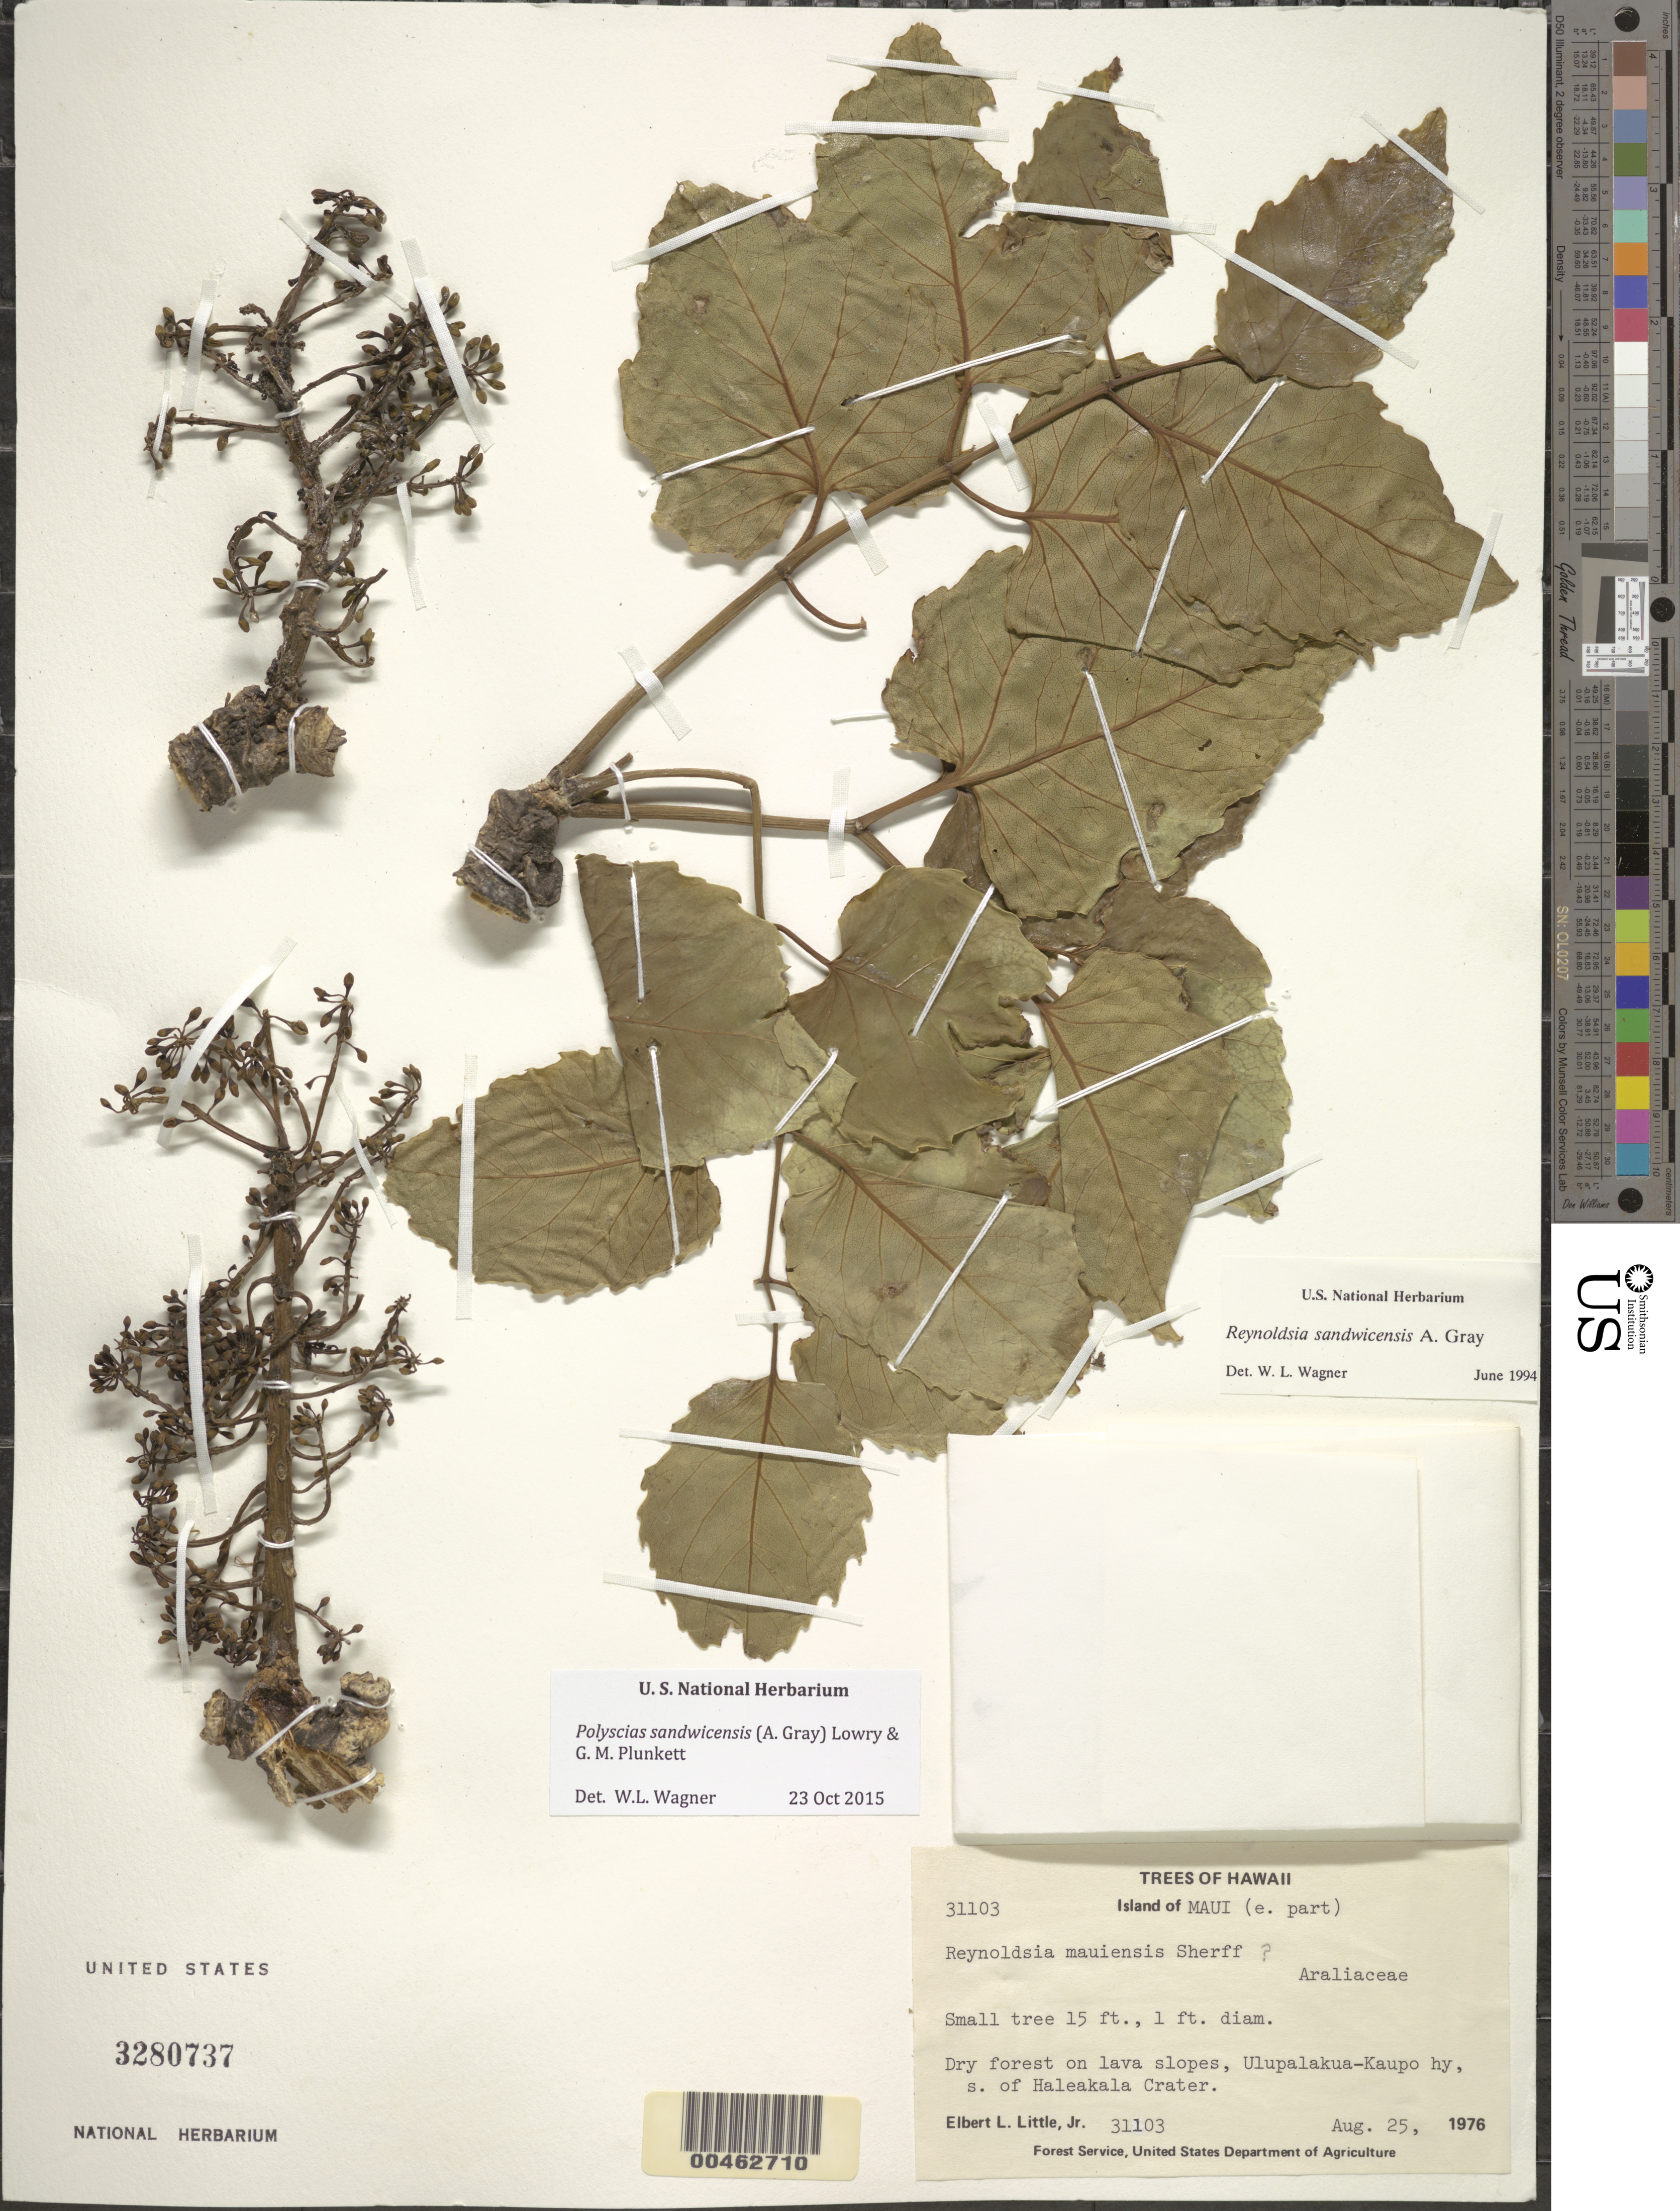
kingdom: Plantae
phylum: Tracheophyta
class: Magnoliopsida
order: Apiales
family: Araliaceae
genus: Polyscias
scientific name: Polyscias sandwicensis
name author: (A. Gray) Lowry & G. M. Plunkett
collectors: E. L. Little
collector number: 31103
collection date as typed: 25 Aug 1976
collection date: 1976-08-25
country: United States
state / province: Hawaii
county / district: Maui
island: Maui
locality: E part of Maui, Ulupalakua-Kaupo hwy, S of Haleakala Crater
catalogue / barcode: US 3280737